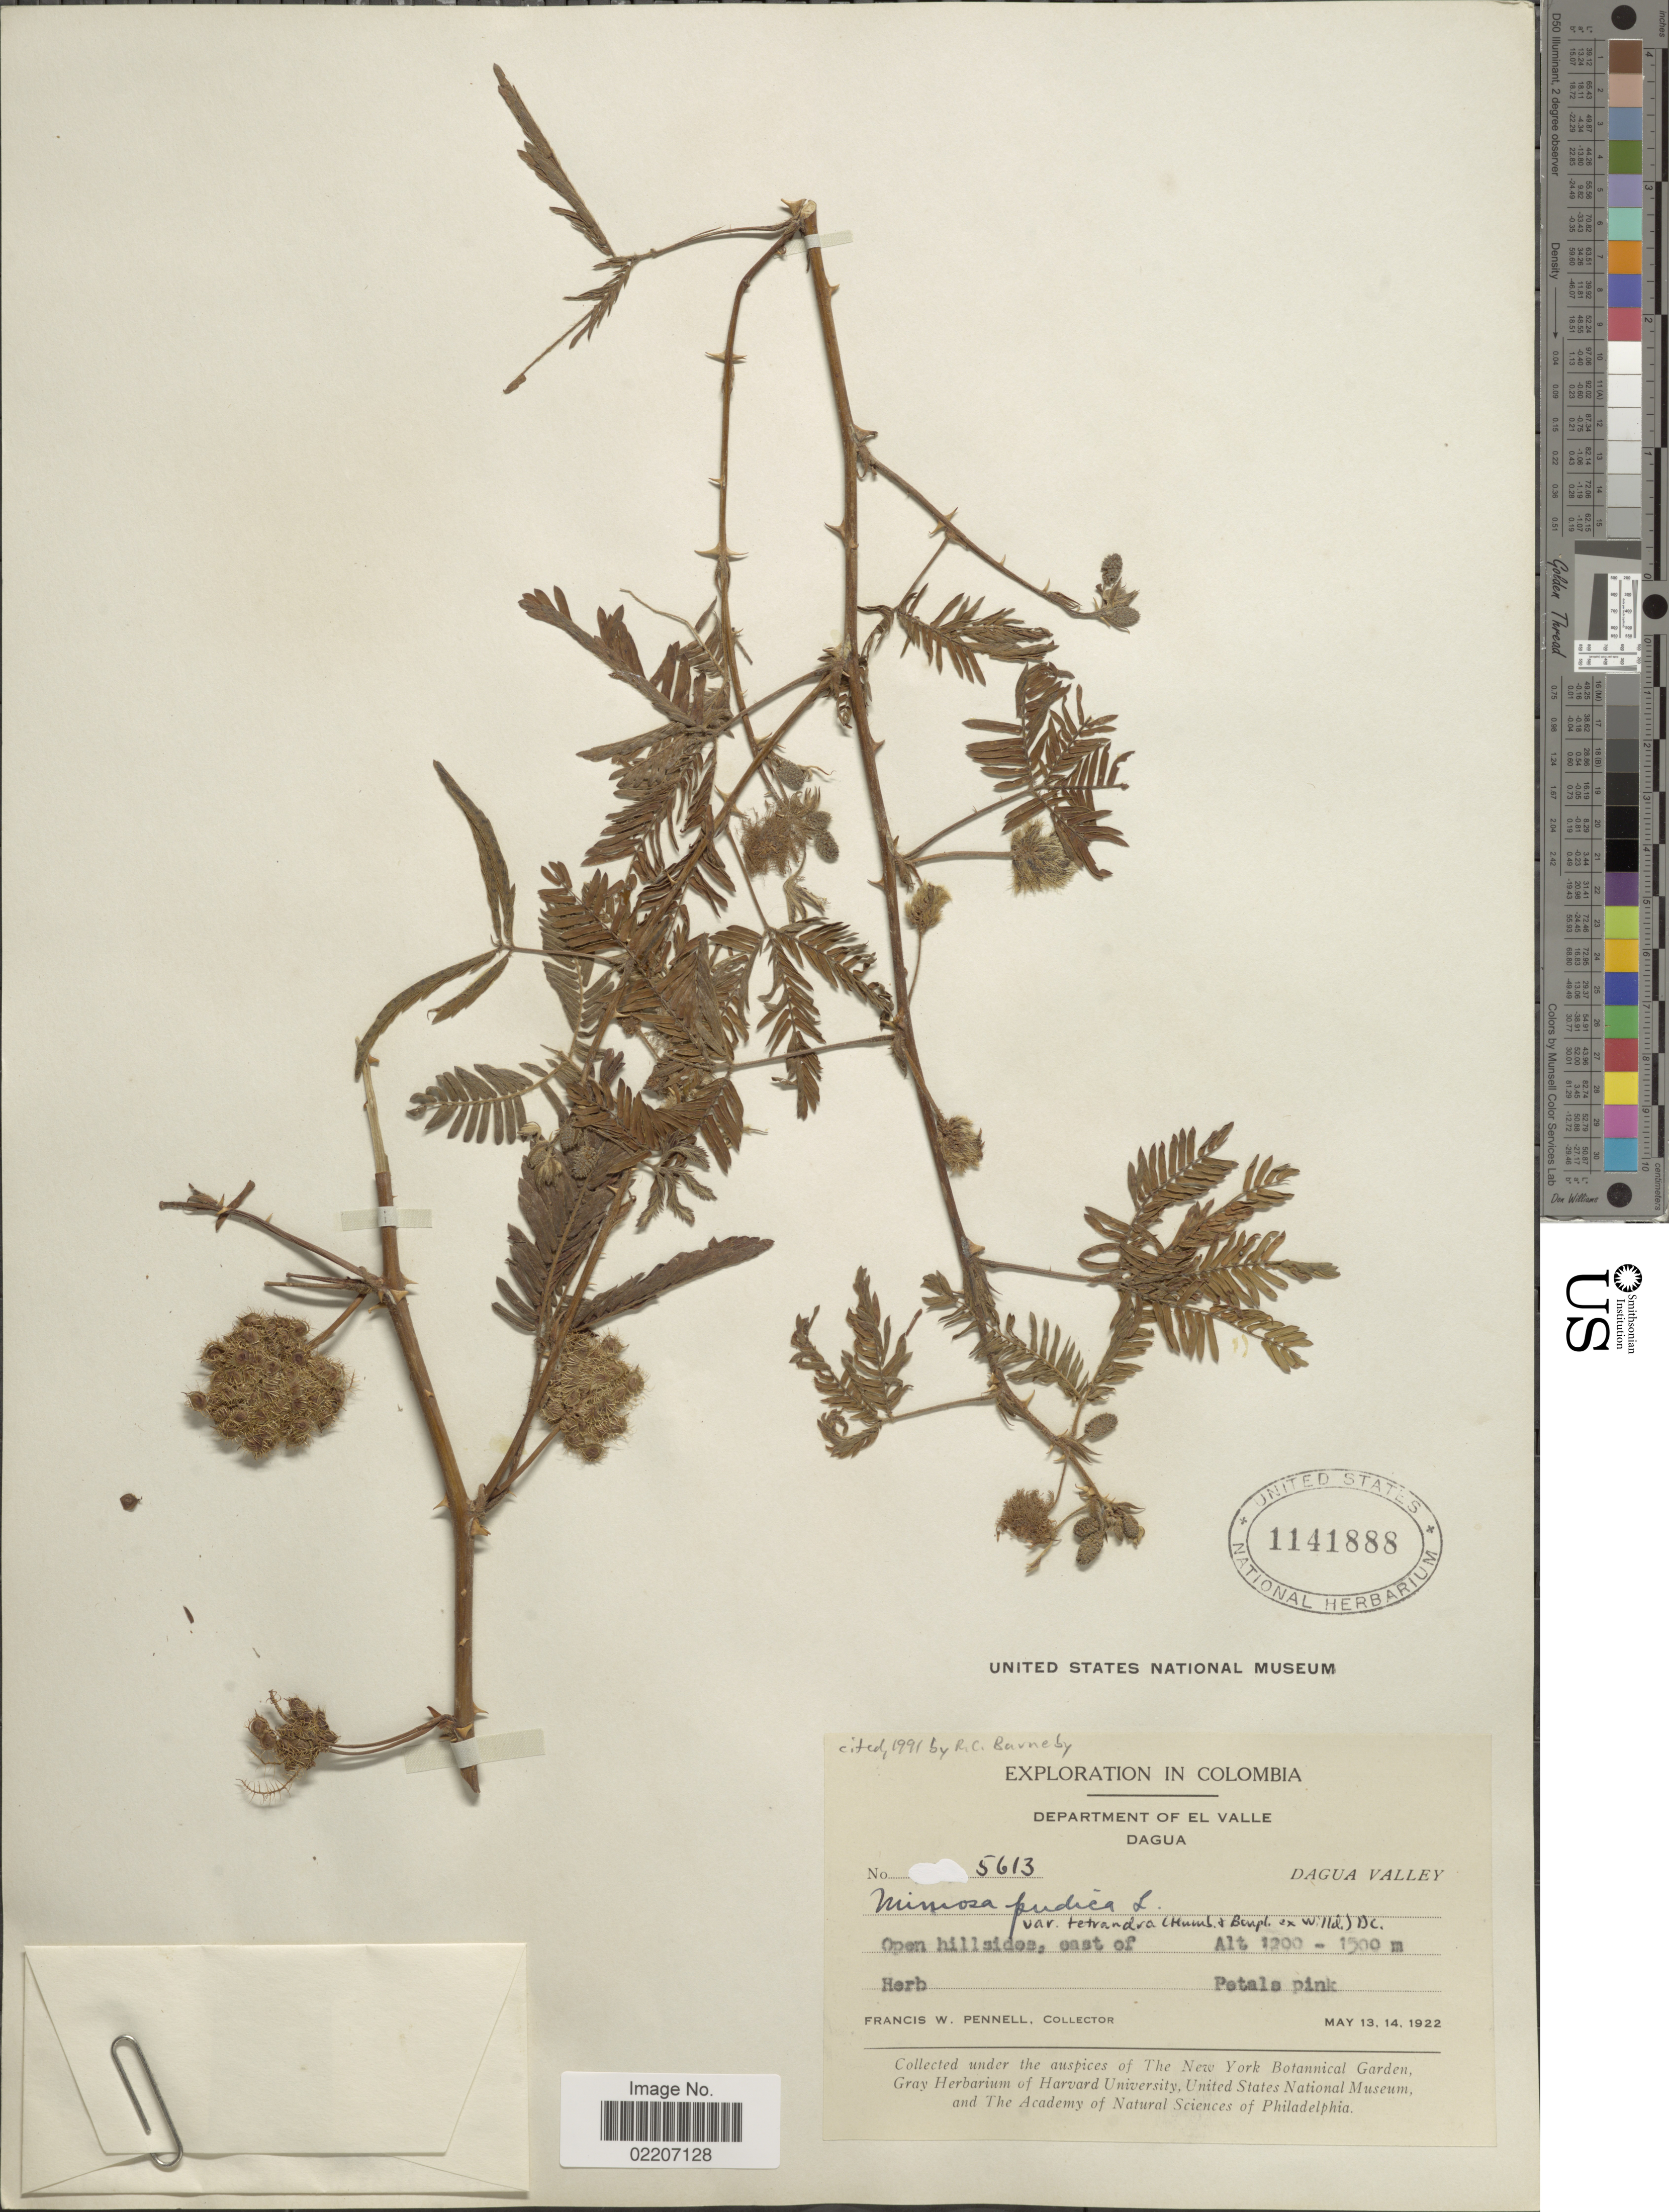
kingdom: Plantae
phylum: Tracheophyta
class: Magnoliopsida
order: Fabales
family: Fabaceae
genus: Mimosa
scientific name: Mimosa pudica var. tetrandra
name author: L.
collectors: F. W. Pennell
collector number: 5613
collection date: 1922-05-13/1922-05-14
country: Colombia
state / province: Valle del Cauca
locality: Department of El Valle, Dagua, Dagua Valley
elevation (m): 1200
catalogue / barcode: US 1141888